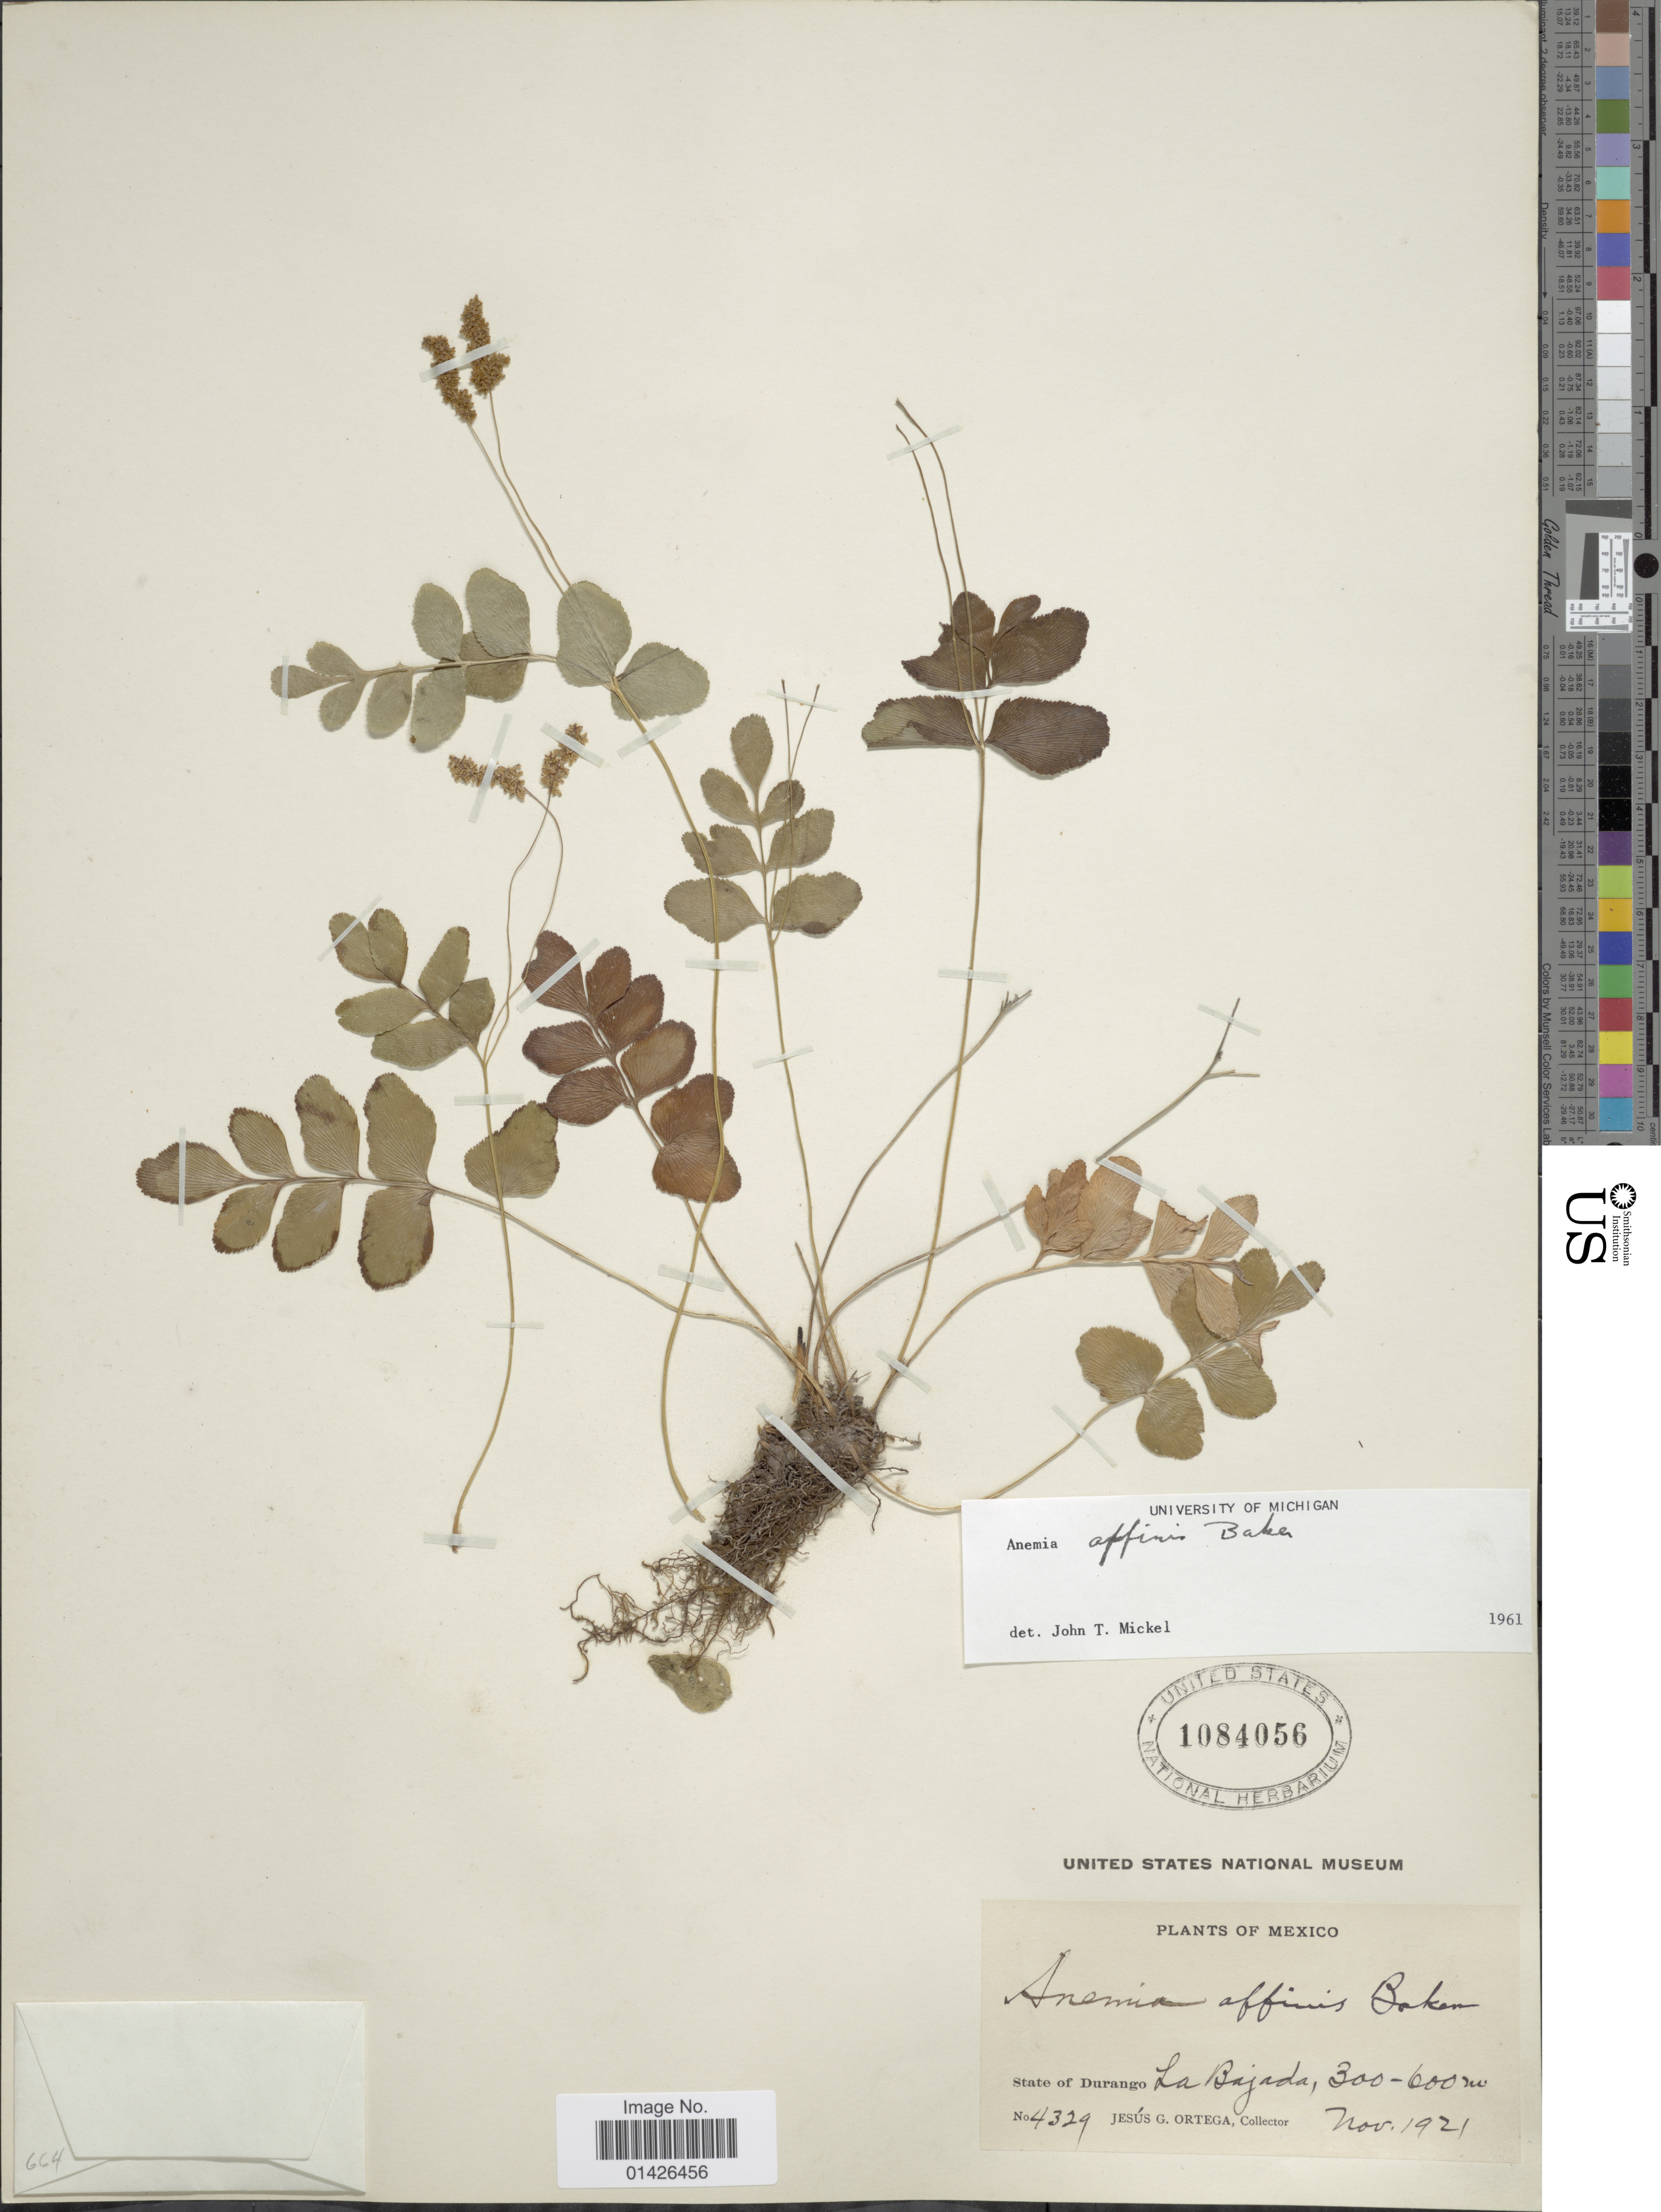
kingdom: Plantae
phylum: Tracheophyta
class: Polypodiopsida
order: Schizaeales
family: Anemiaceae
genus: Anemia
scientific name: Anemia affinis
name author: Baker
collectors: J. Ortega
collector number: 4329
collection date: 1921-11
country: Mexico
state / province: Durango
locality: La Bajada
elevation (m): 300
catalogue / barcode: US 1084056